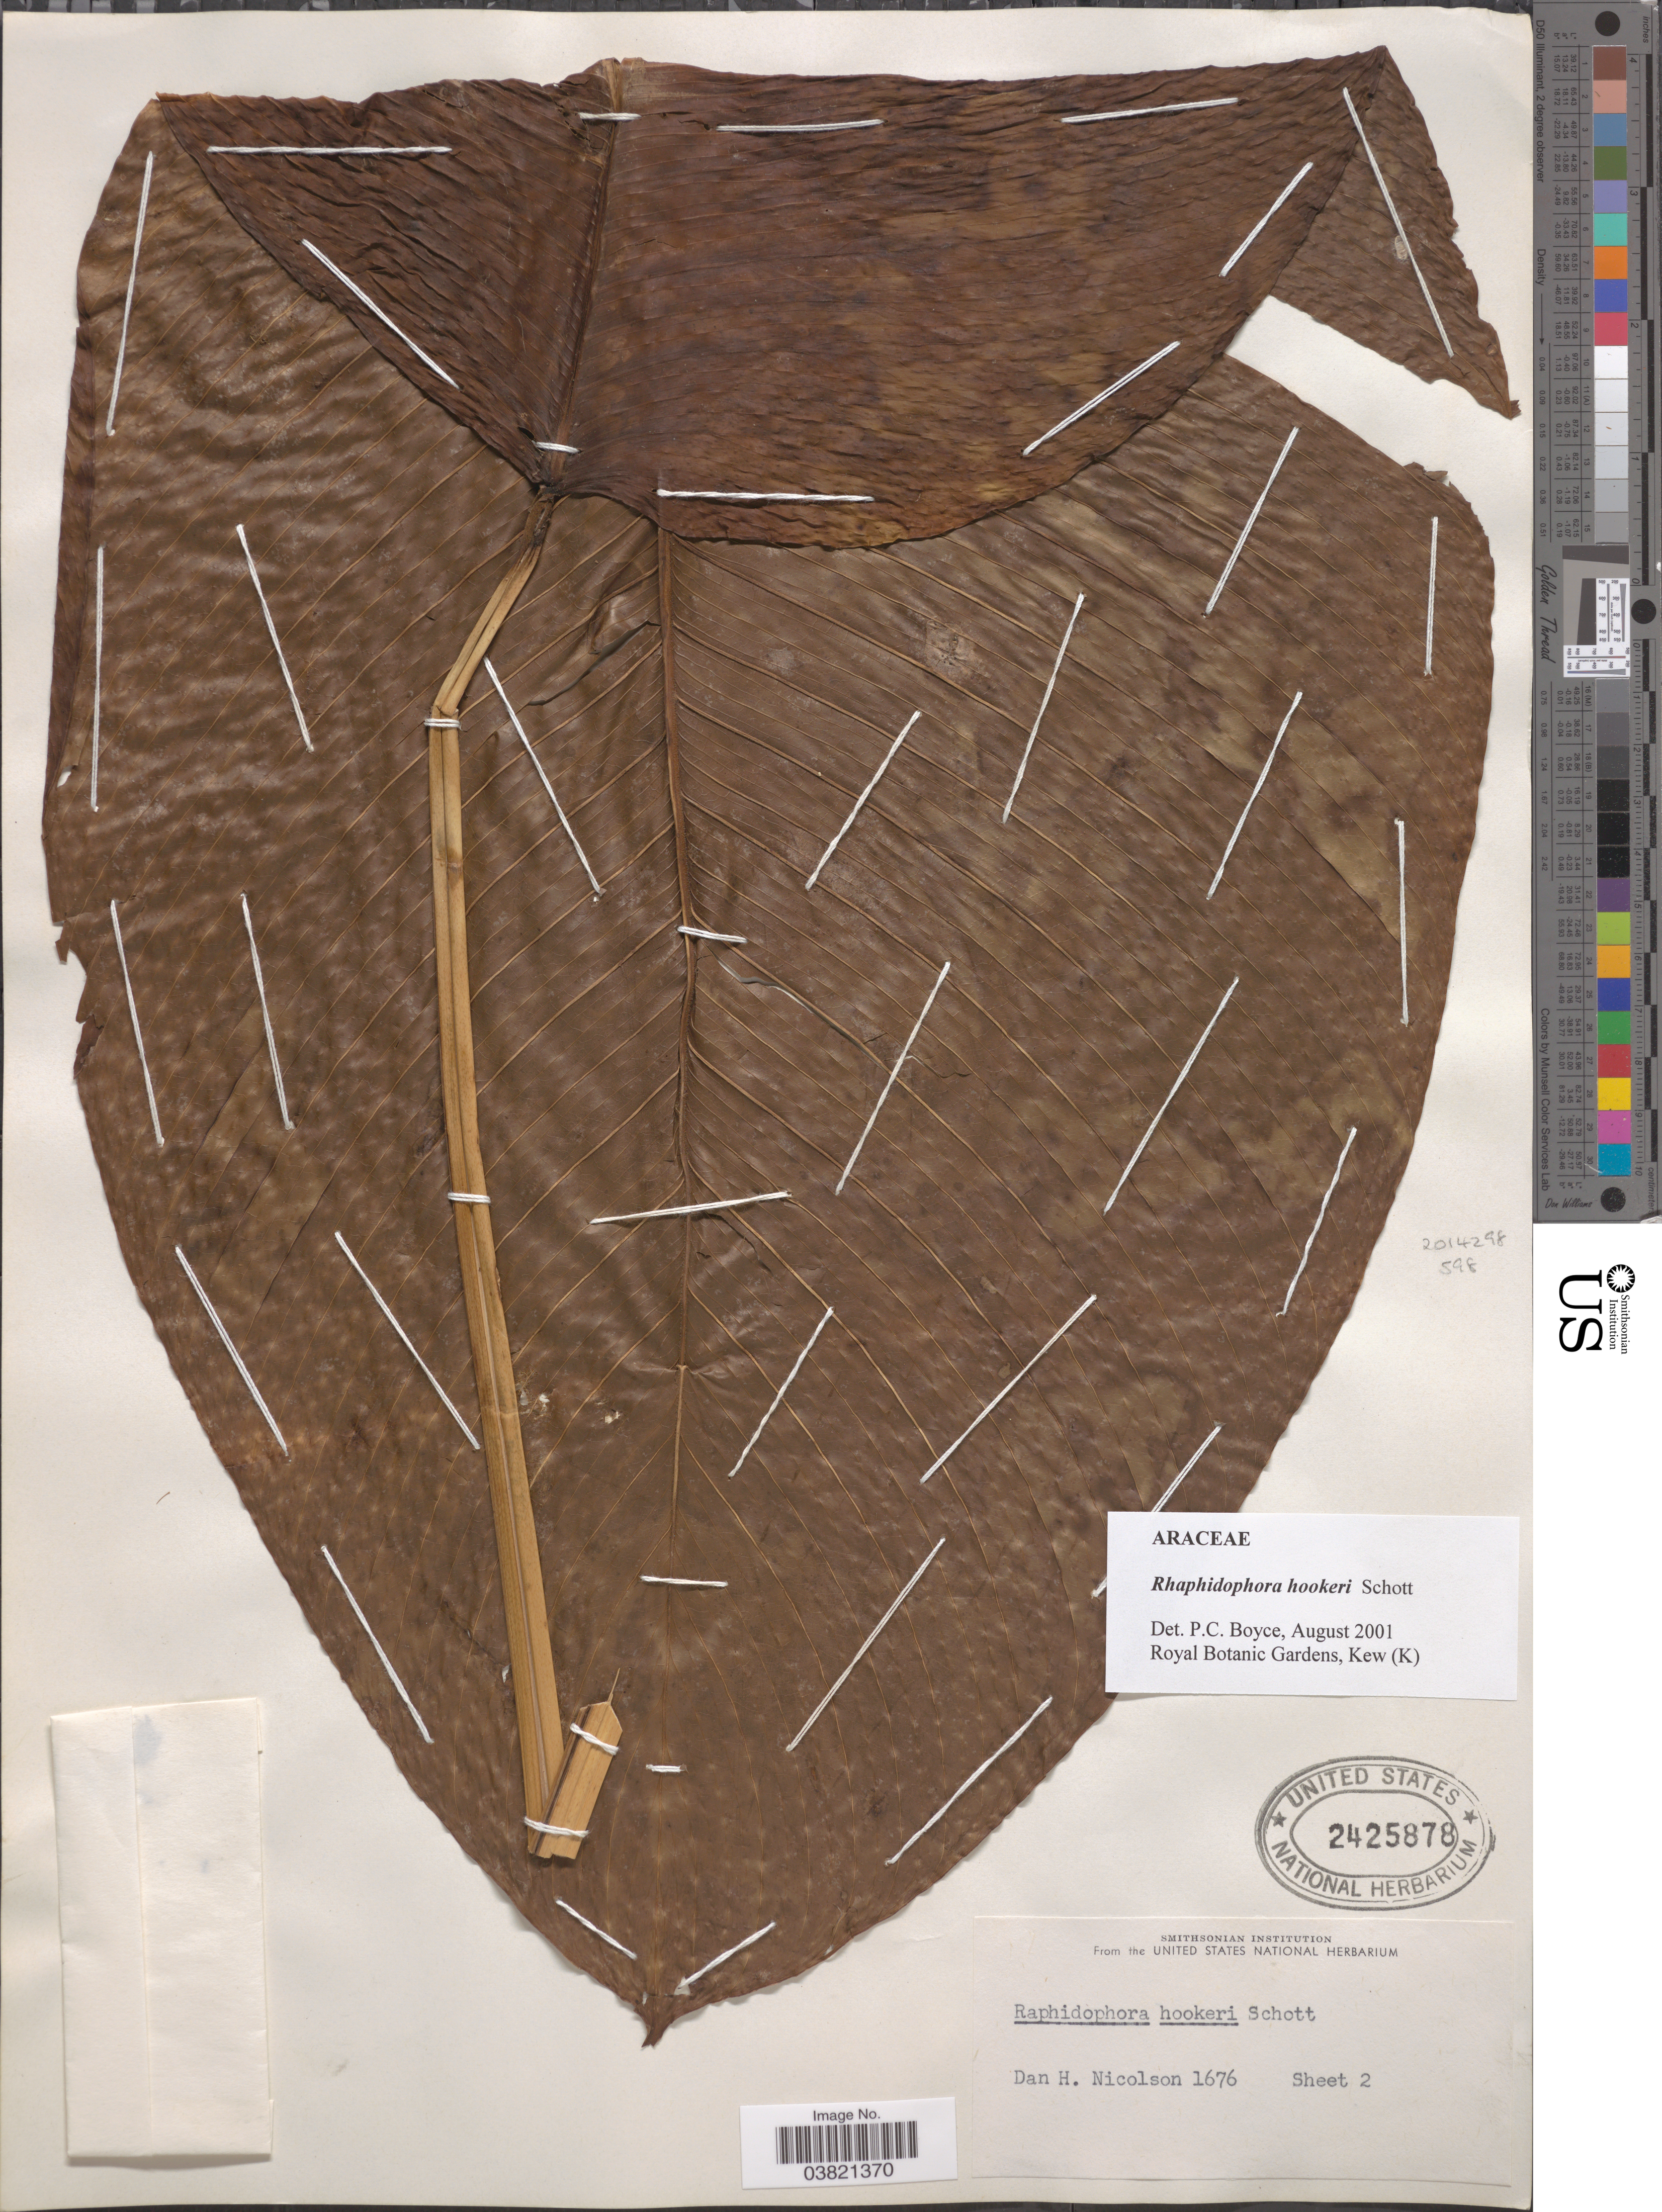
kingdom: Plantae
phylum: Tracheophyta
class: Liliopsida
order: Alismatales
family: Araceae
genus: Rhaphidophora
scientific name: Rhaphidophora hookeri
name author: Schott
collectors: D. H. Nicolson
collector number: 1676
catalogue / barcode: US 2425878